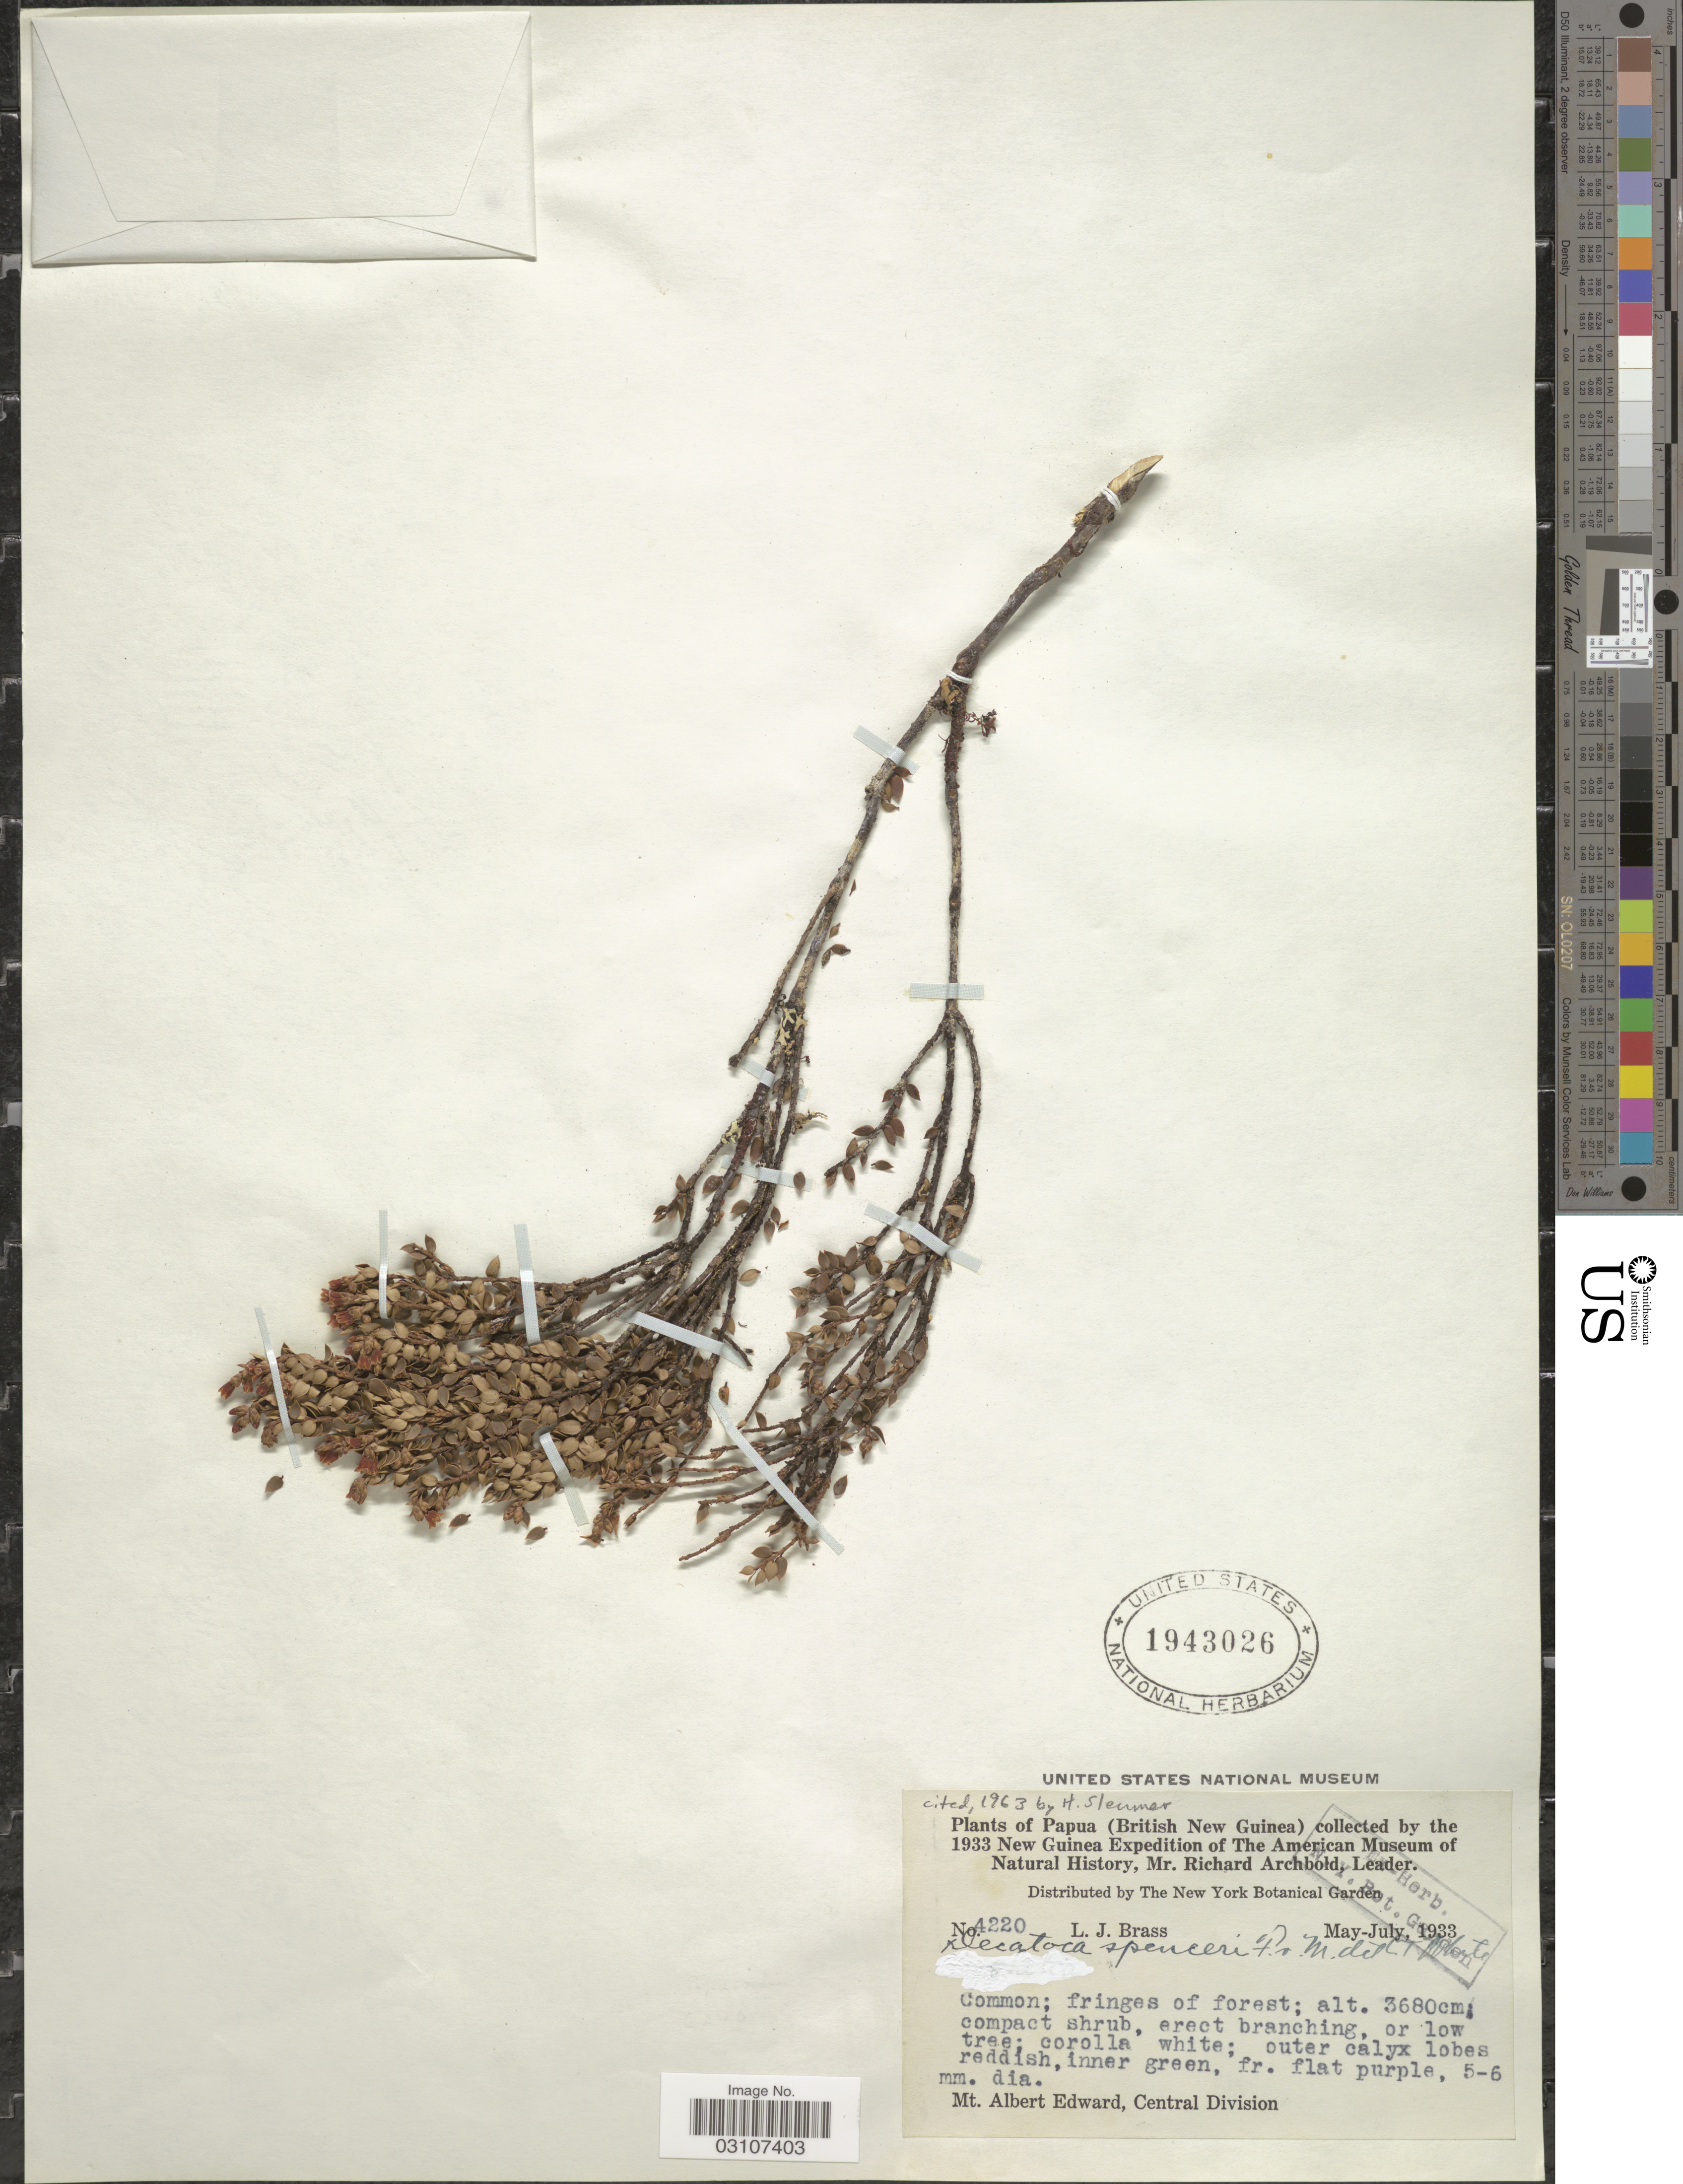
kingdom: Plantae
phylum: Tracheophyta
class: Magnoliopsida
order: Ericales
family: Ericaceae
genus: Decatoca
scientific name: Decatoca spenceri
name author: F. Muell.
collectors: L. J. Brass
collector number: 4220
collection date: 1933-05/1933-07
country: Papua New Guinea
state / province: Central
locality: Papua (British New Guinea). Mt. Albert Edward, Central Division.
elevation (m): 3680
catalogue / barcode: US 1943026